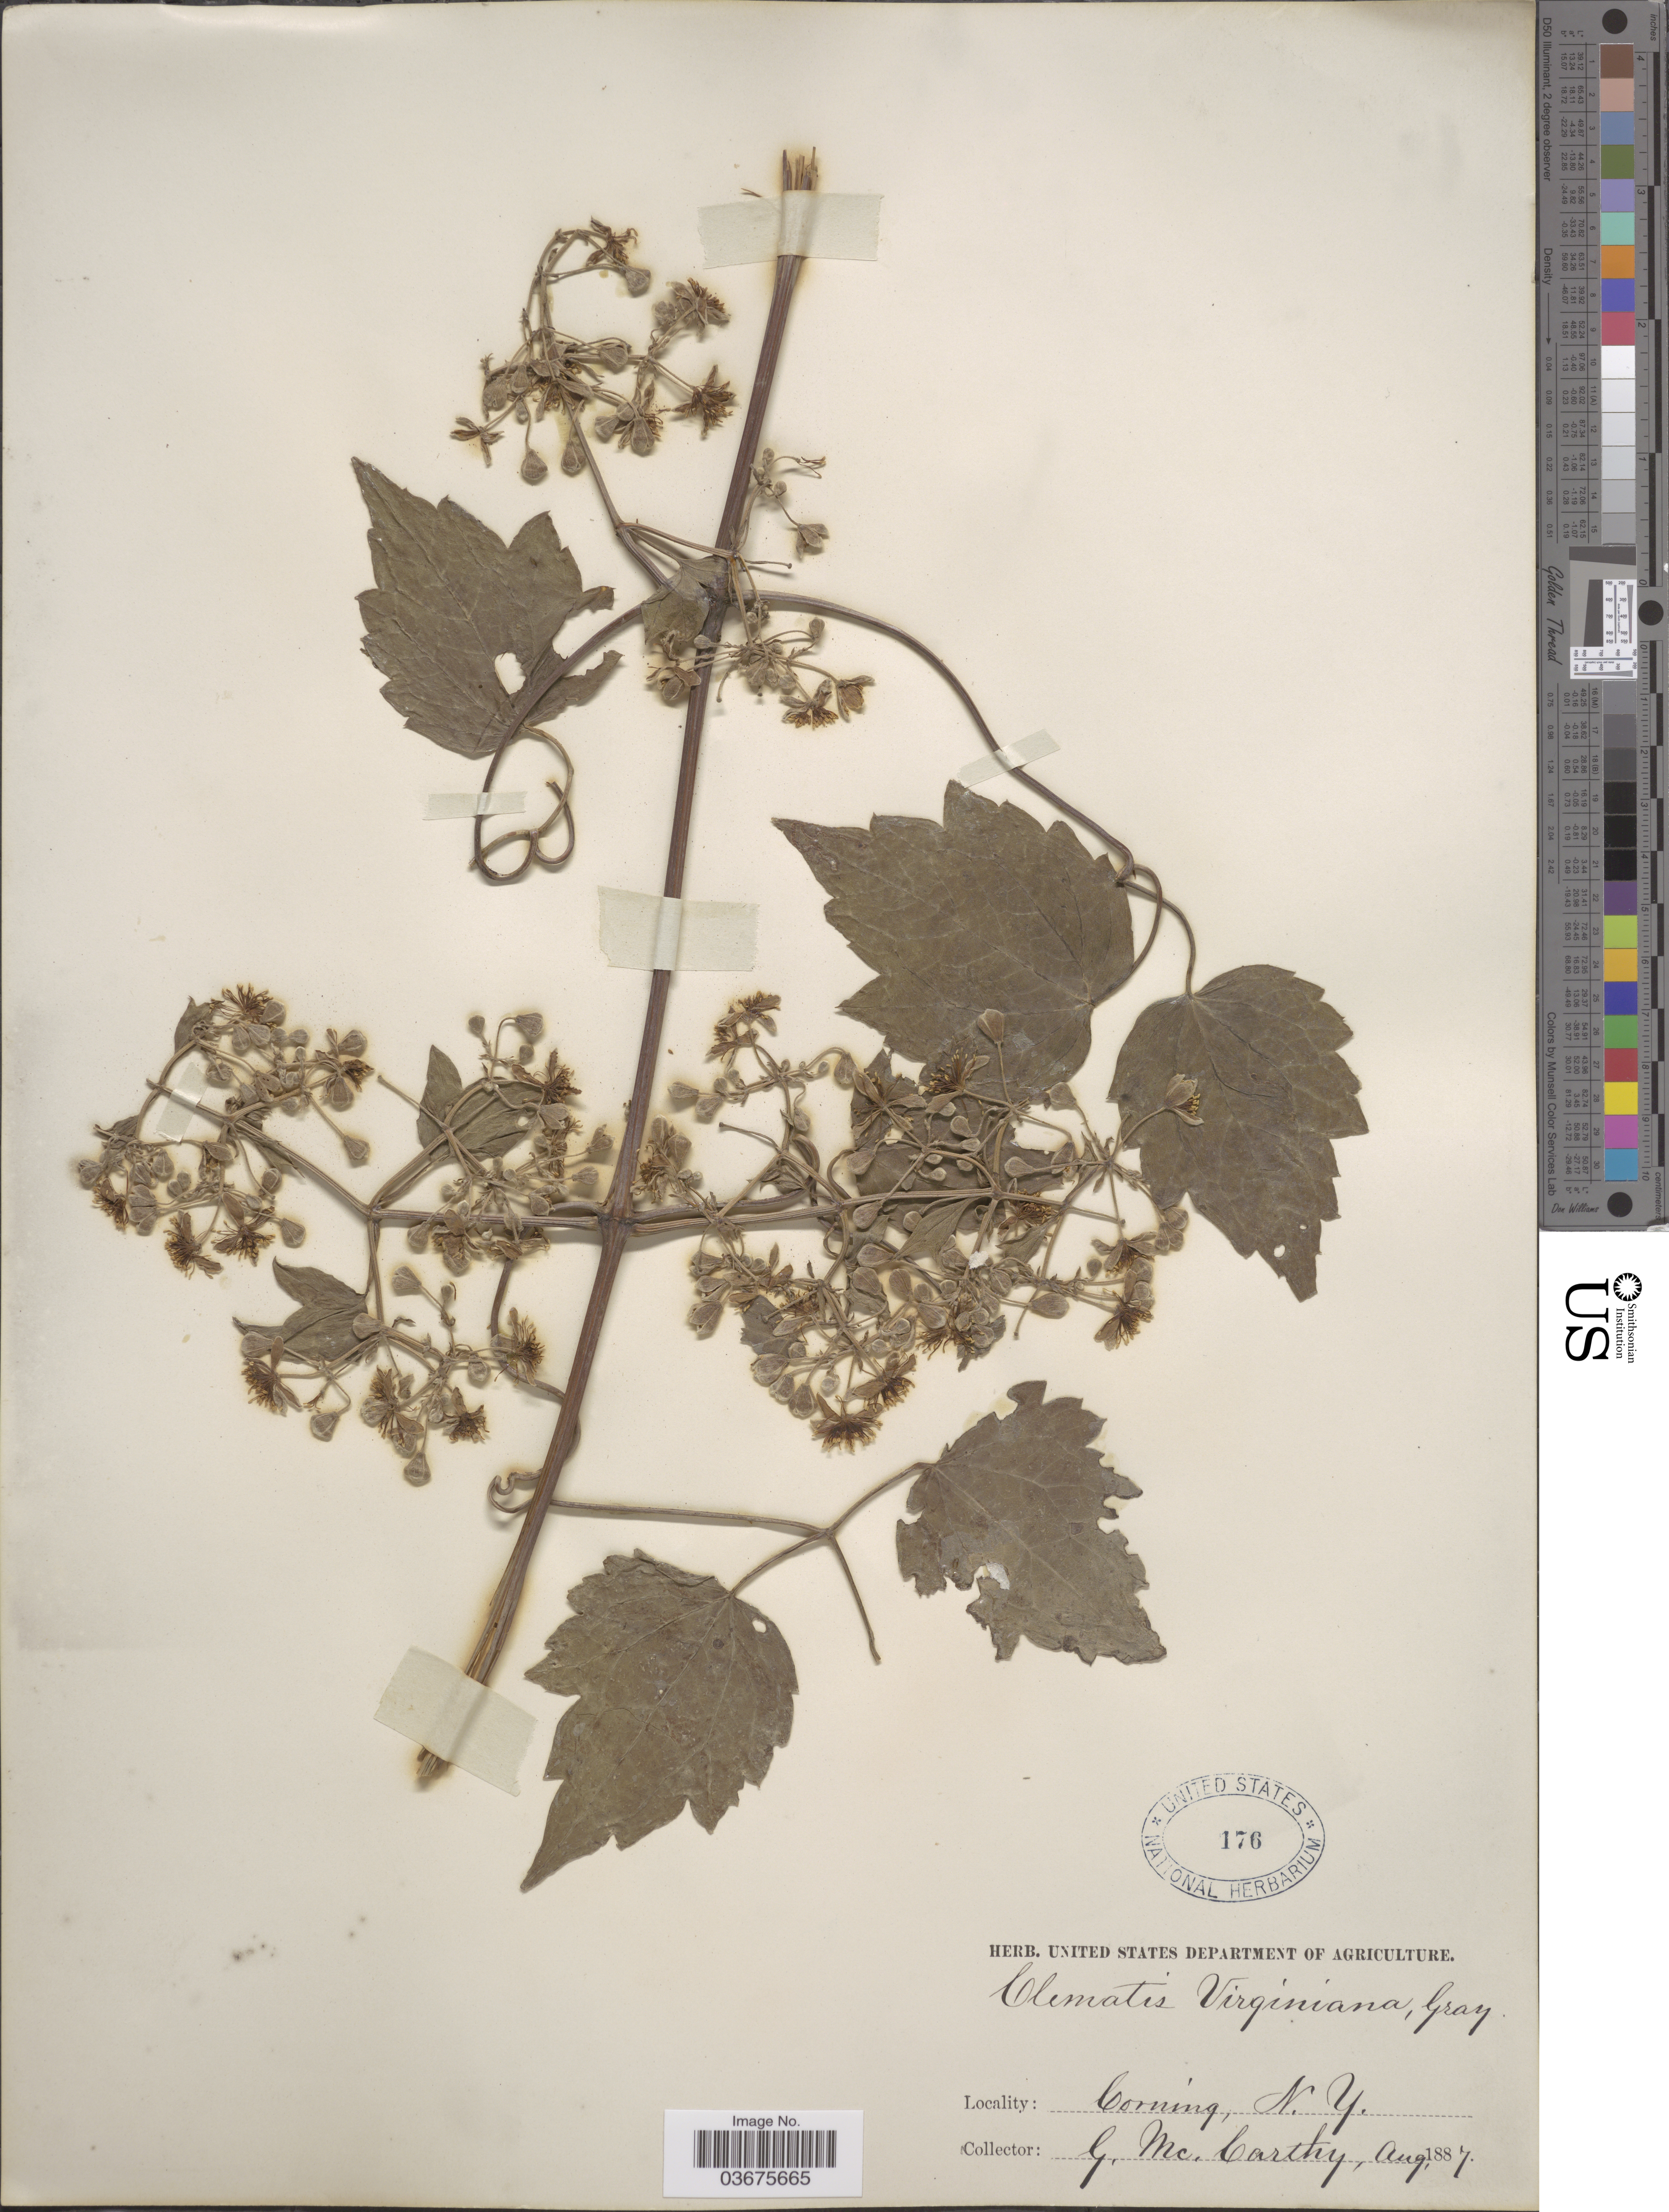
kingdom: Plantae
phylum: Tracheophyta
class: Magnoliopsida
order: Ranunculales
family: Ranunculaceae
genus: Clematis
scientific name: Clematis virginiana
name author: L.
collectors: G. McCarthy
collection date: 1887-08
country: United States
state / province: New York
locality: Corning.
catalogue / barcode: US 176